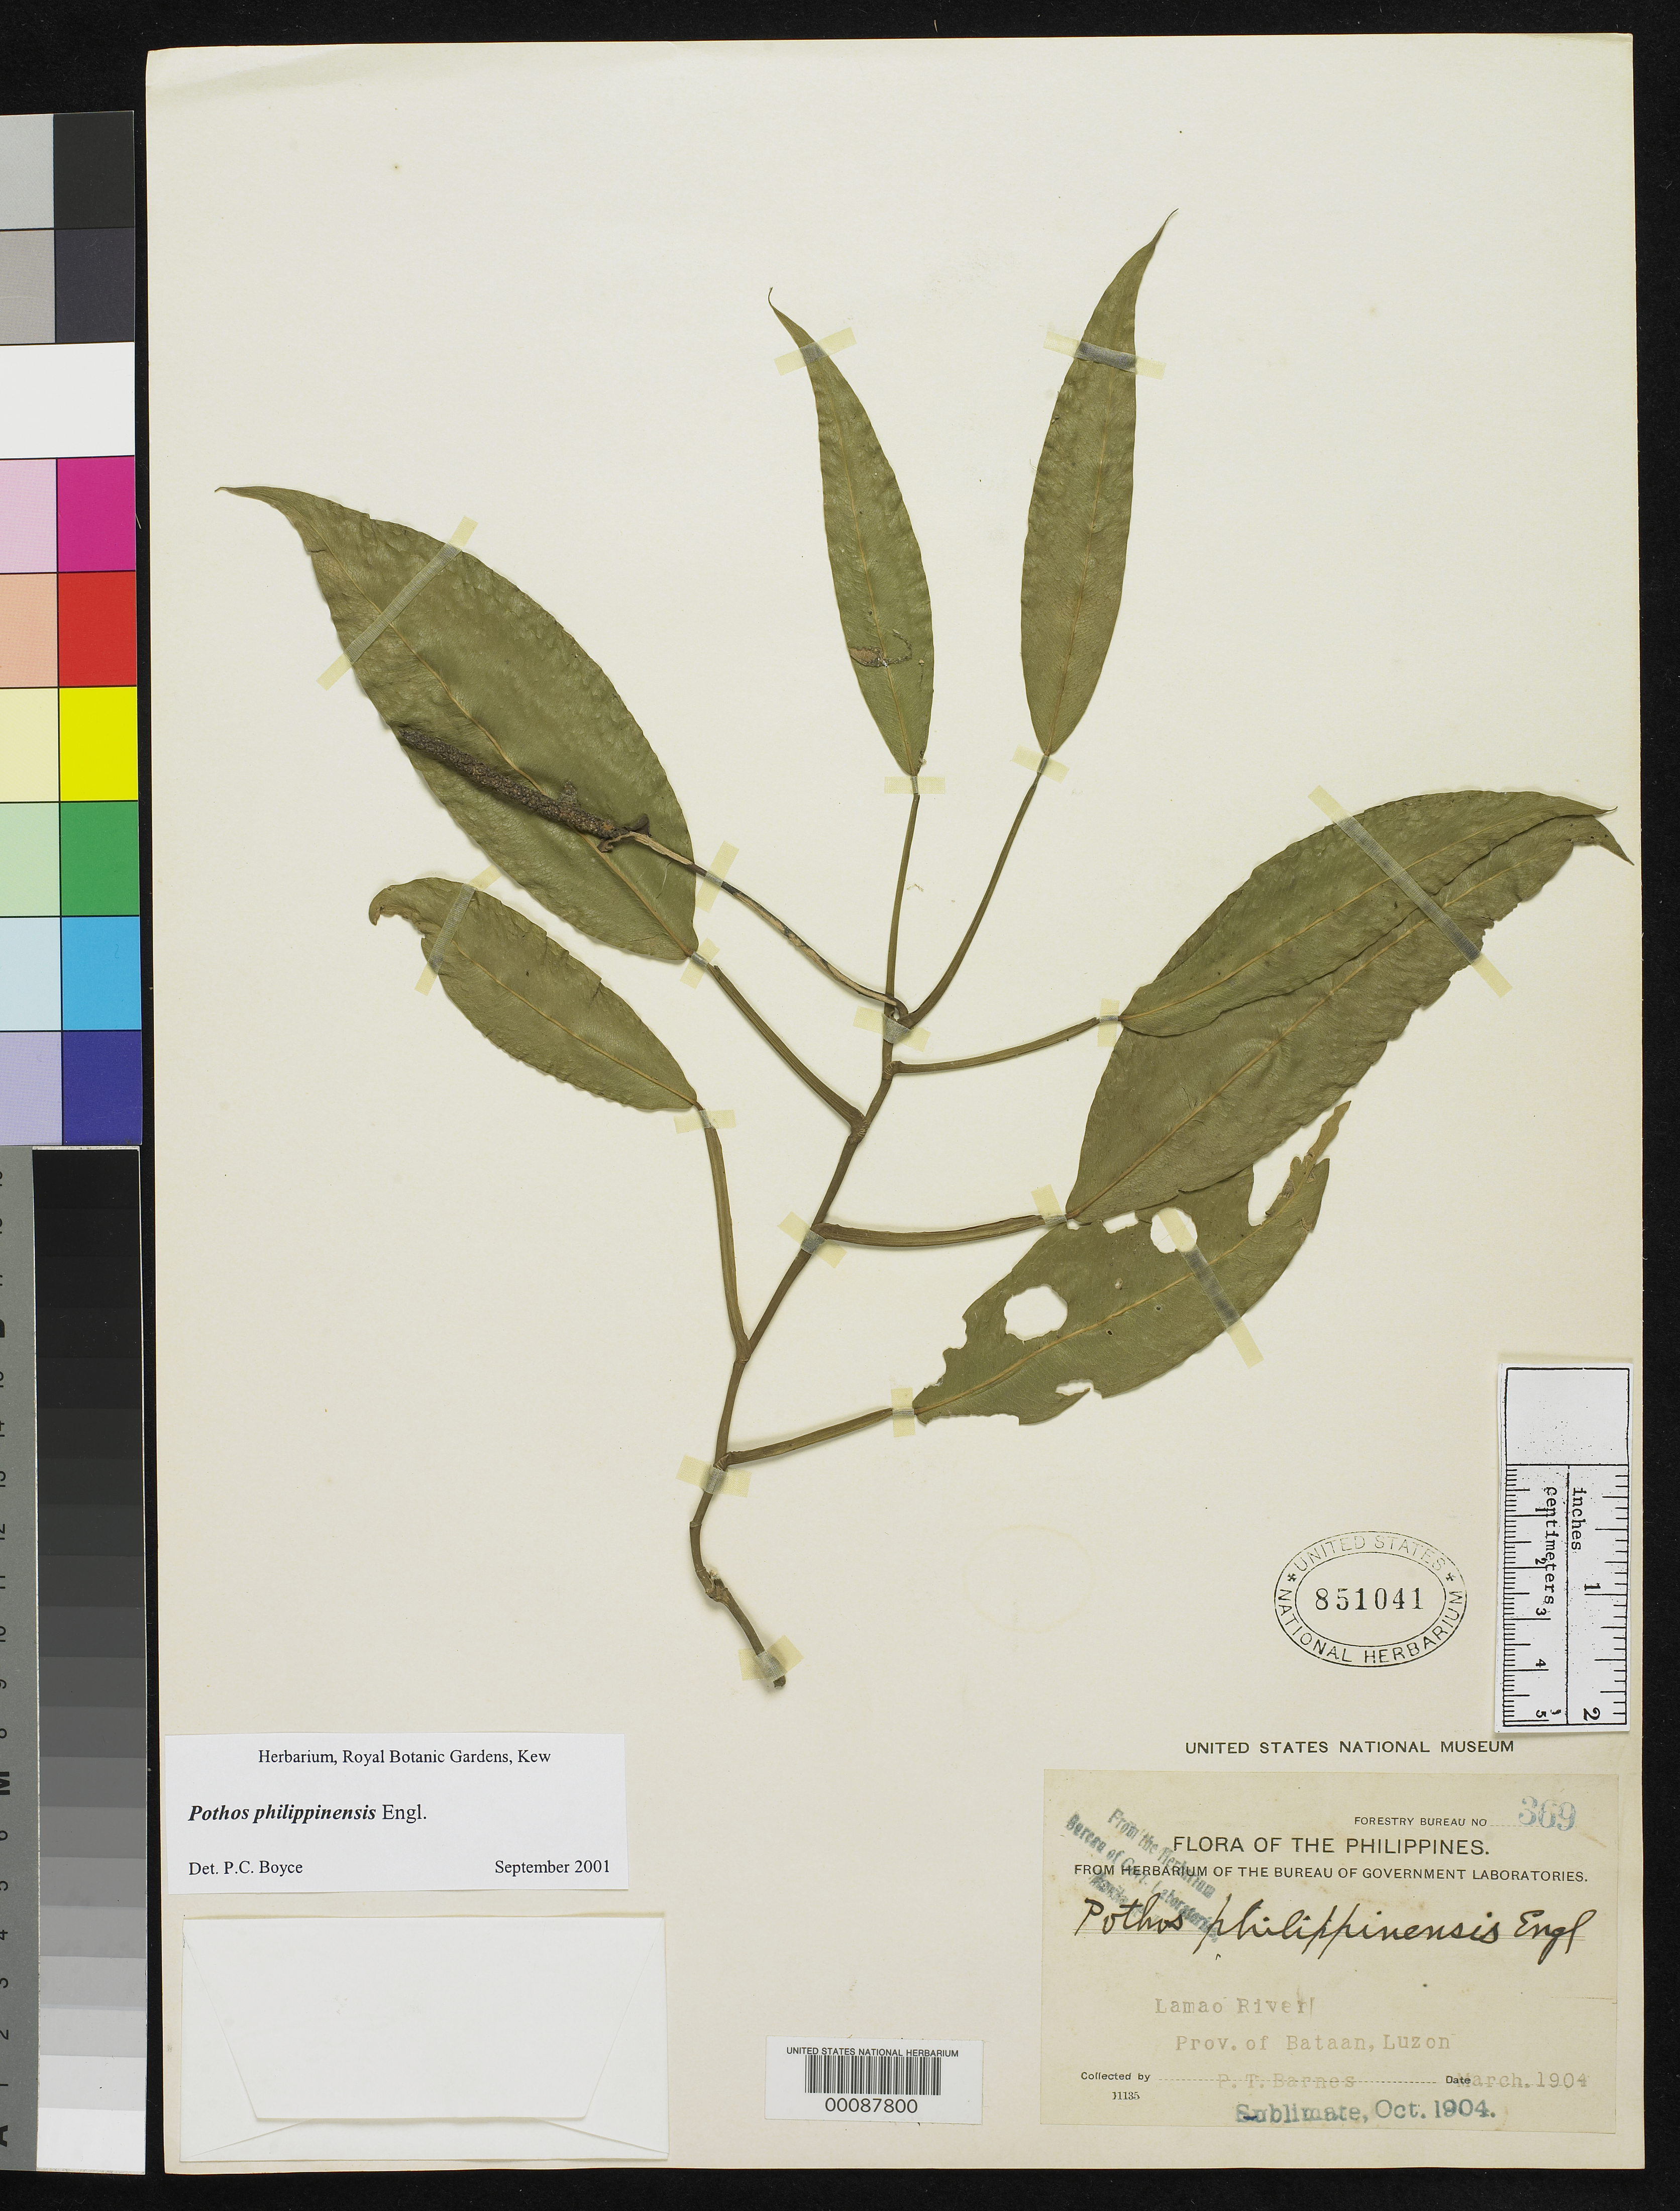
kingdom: Plantae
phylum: Tracheophyta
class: Liliopsida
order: Alismatales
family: Araceae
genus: Pothos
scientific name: Pothos philippinensis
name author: Engl.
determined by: Boyce, Peter C., (K)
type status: Isosyntype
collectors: P. Barnes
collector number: For. Bur. 369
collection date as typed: Mar 1904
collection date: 1904-03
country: Philippines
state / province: Central Luzon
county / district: Bataan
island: Luzon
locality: Lamao River, Prov. of Bataan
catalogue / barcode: US 851041